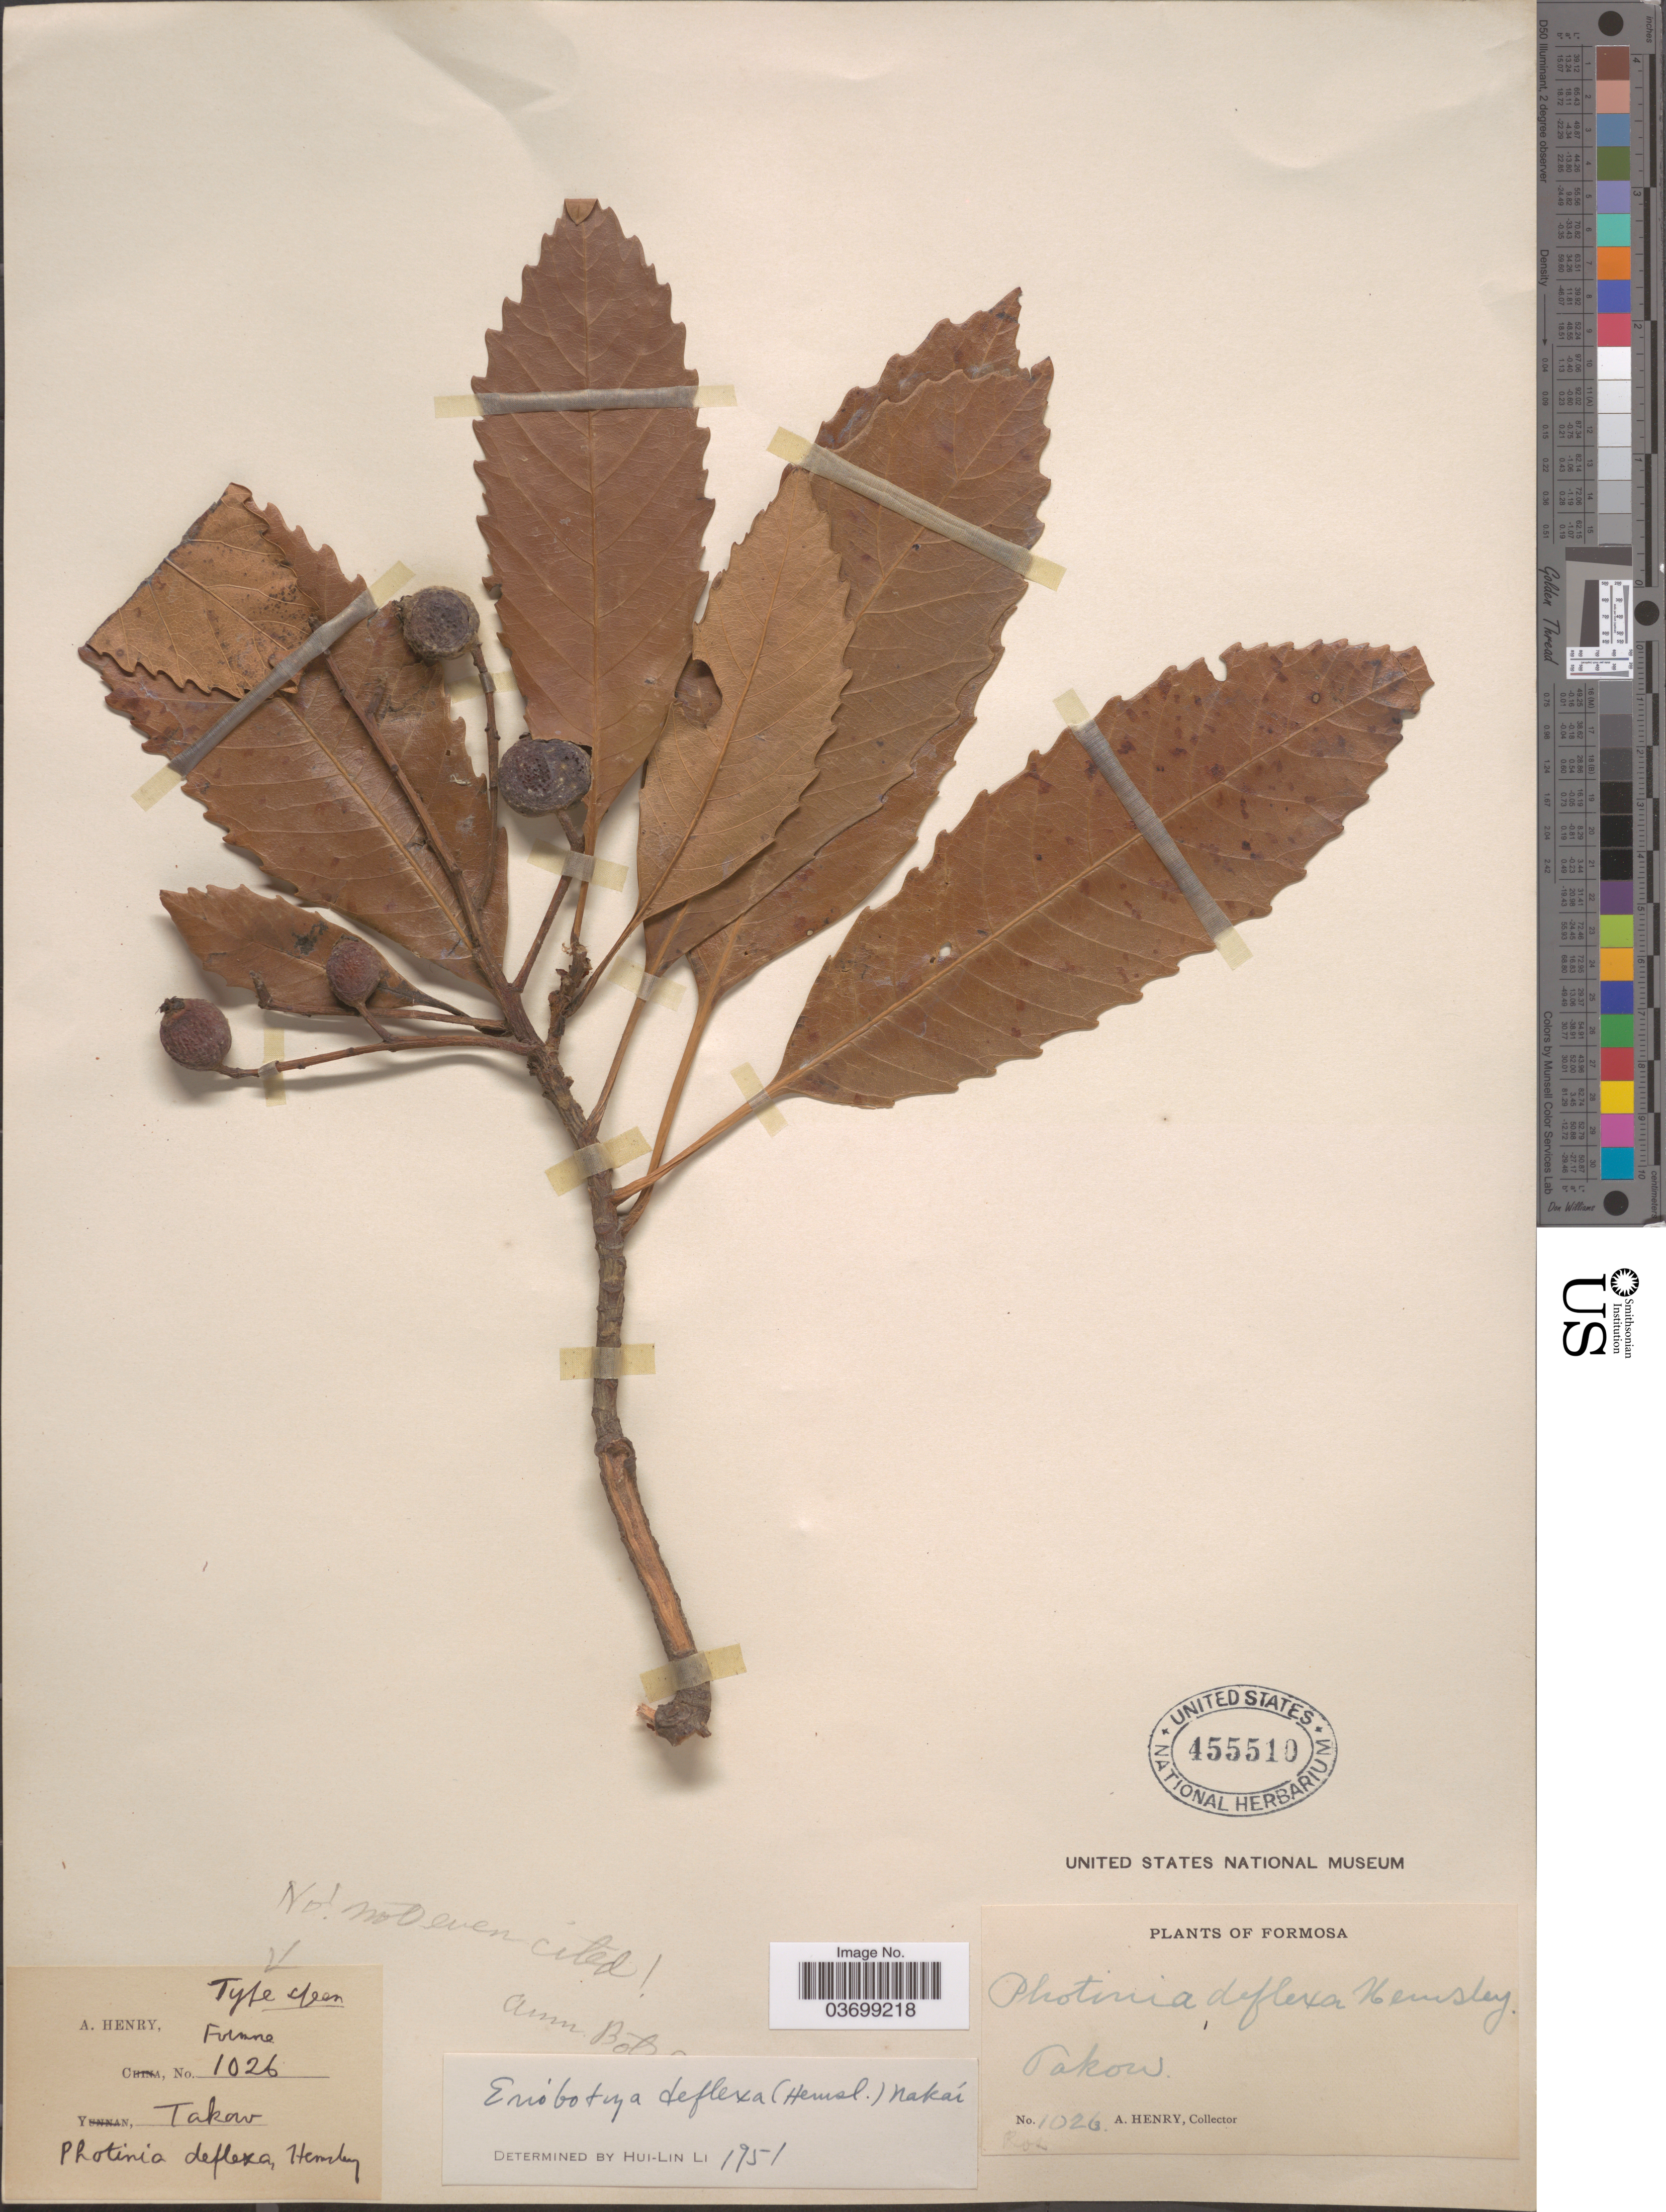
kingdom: Plantae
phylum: Tracheophyta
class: Magnoliopsida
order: Rosales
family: Rosaceae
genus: Rhaphiolepis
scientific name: Rhaphiolepis deflexa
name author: (Hemsl.) B.B. Liu & J. Wen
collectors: A. Henry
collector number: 1026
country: Taiwan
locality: Formosa. Takow.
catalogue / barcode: US 455510